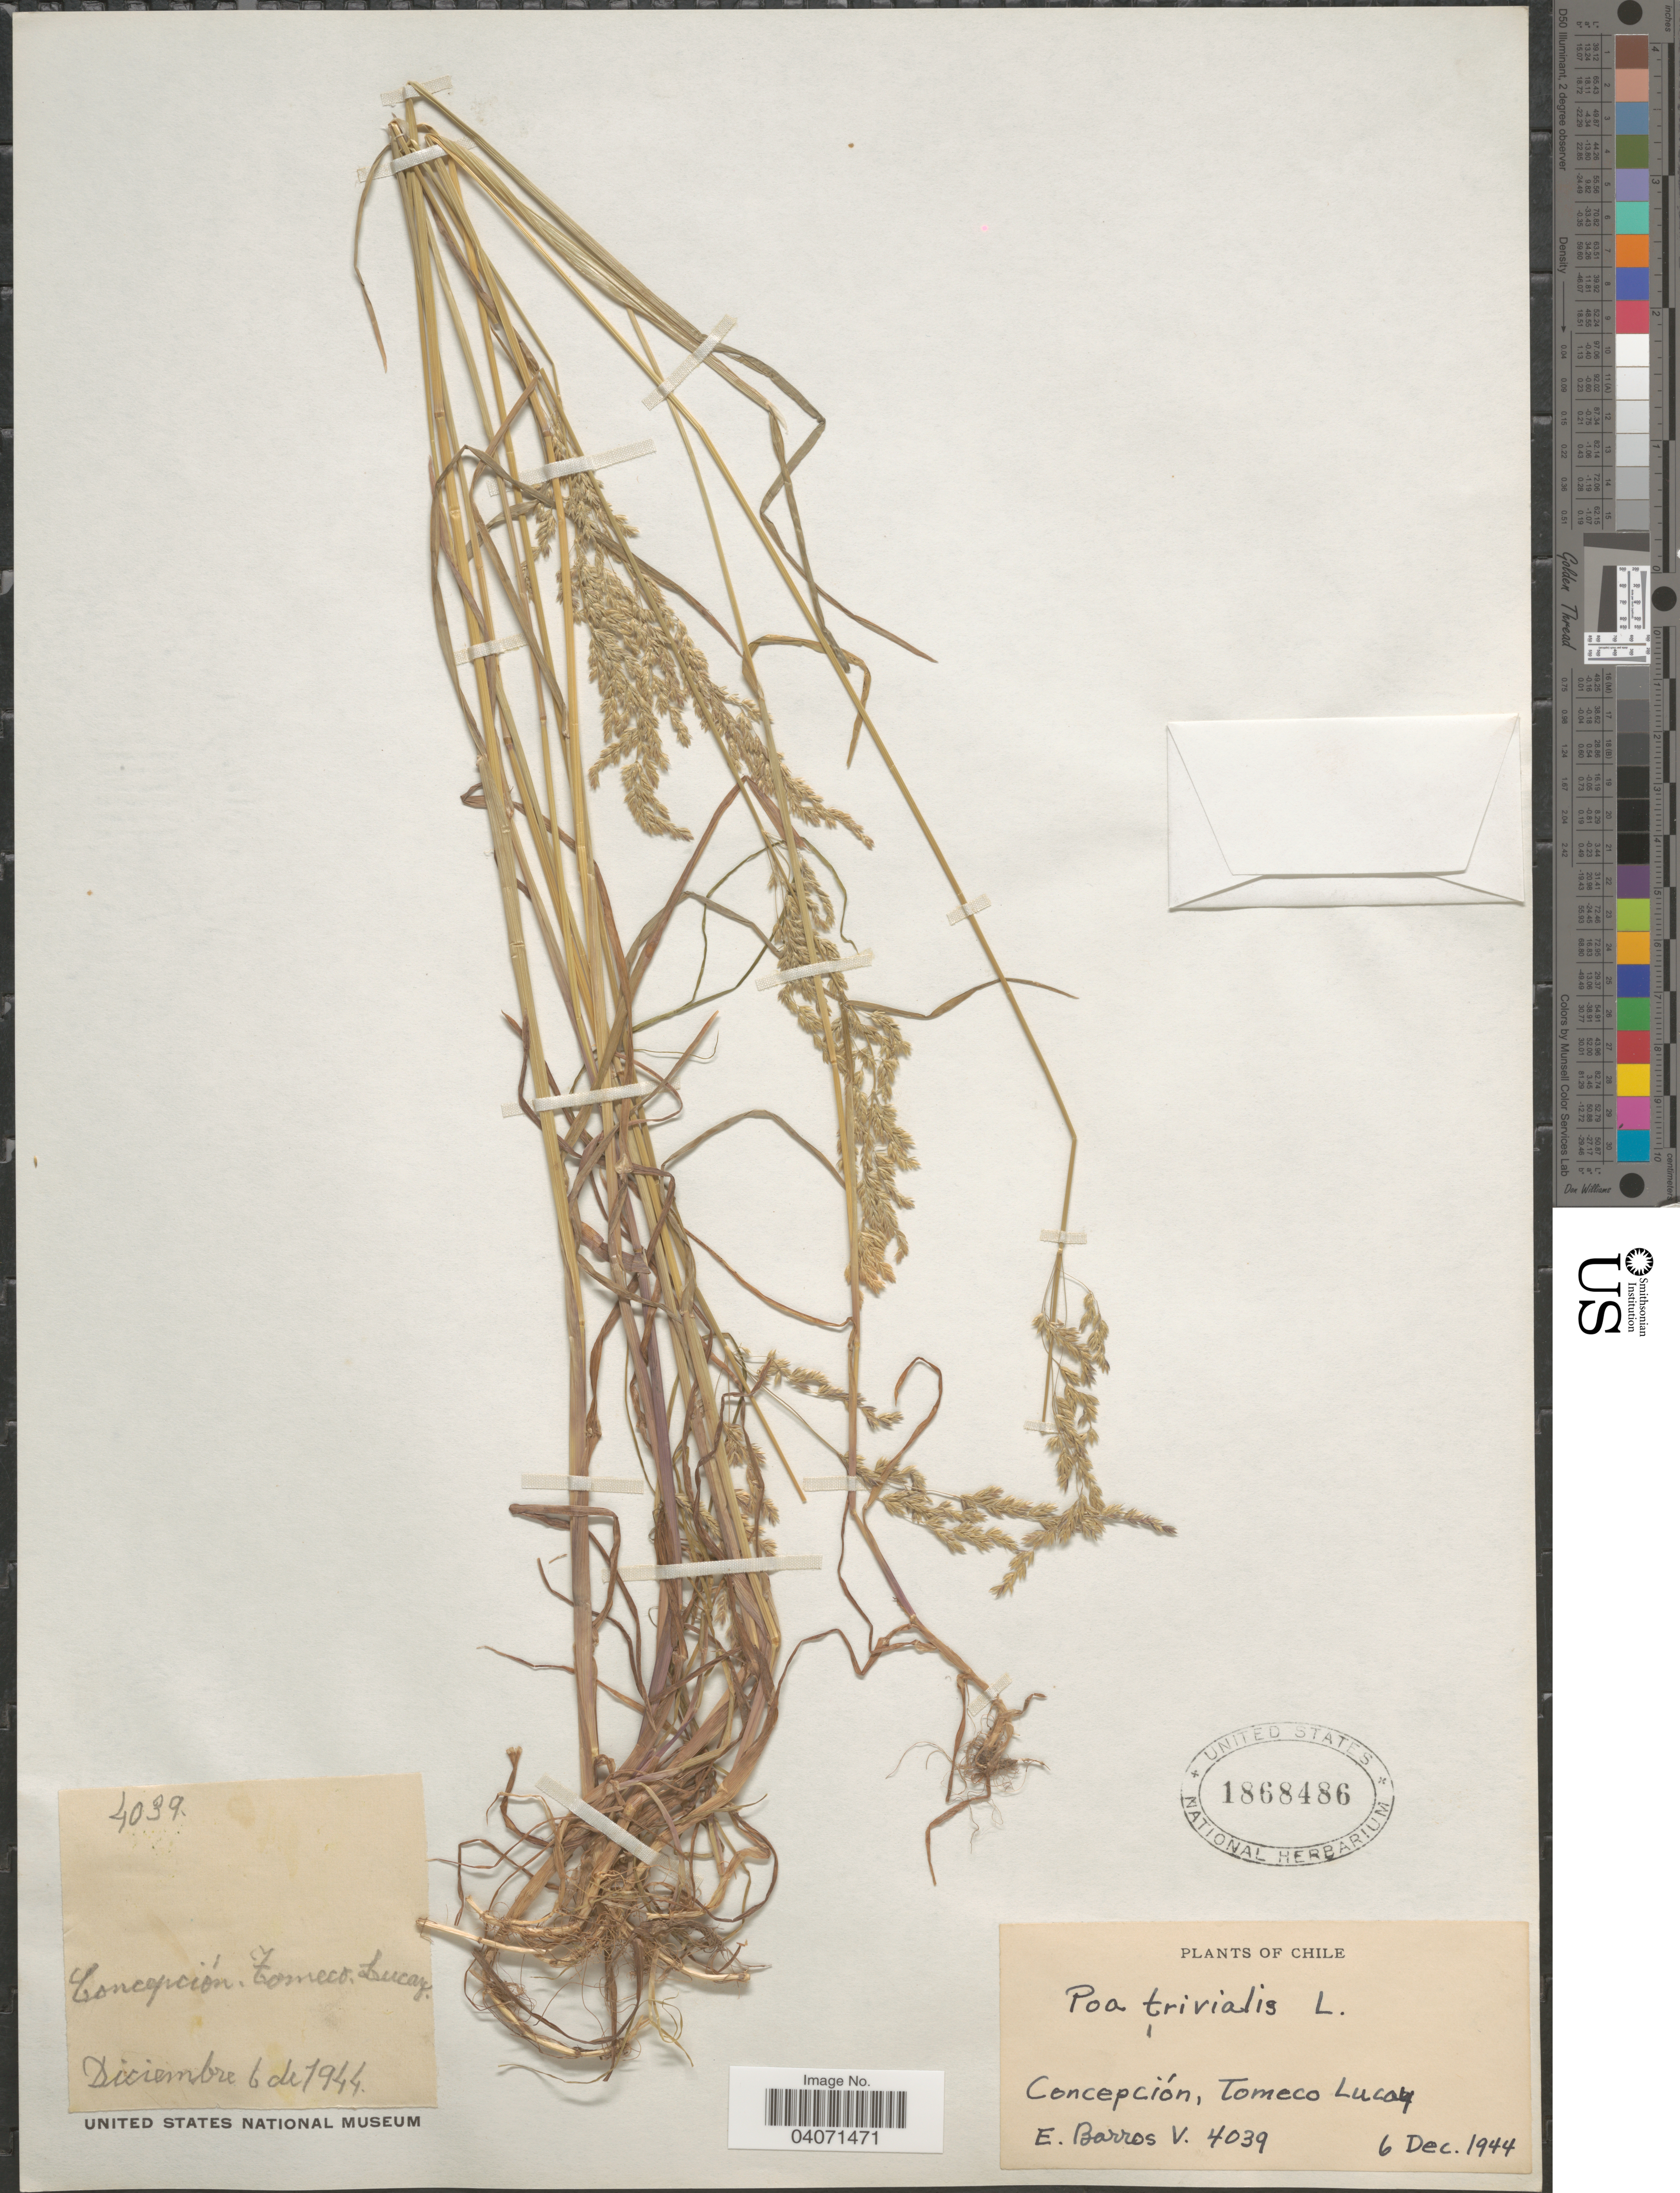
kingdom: Plantae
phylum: Tracheophyta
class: Liliopsida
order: Poales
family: Poaceae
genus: Poa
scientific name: Poa trivialis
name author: L.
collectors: E. Barros V.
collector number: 4039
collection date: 1944-12-06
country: Paraguay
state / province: Concepcion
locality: Tomeco Lucay.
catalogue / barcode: US 1868486